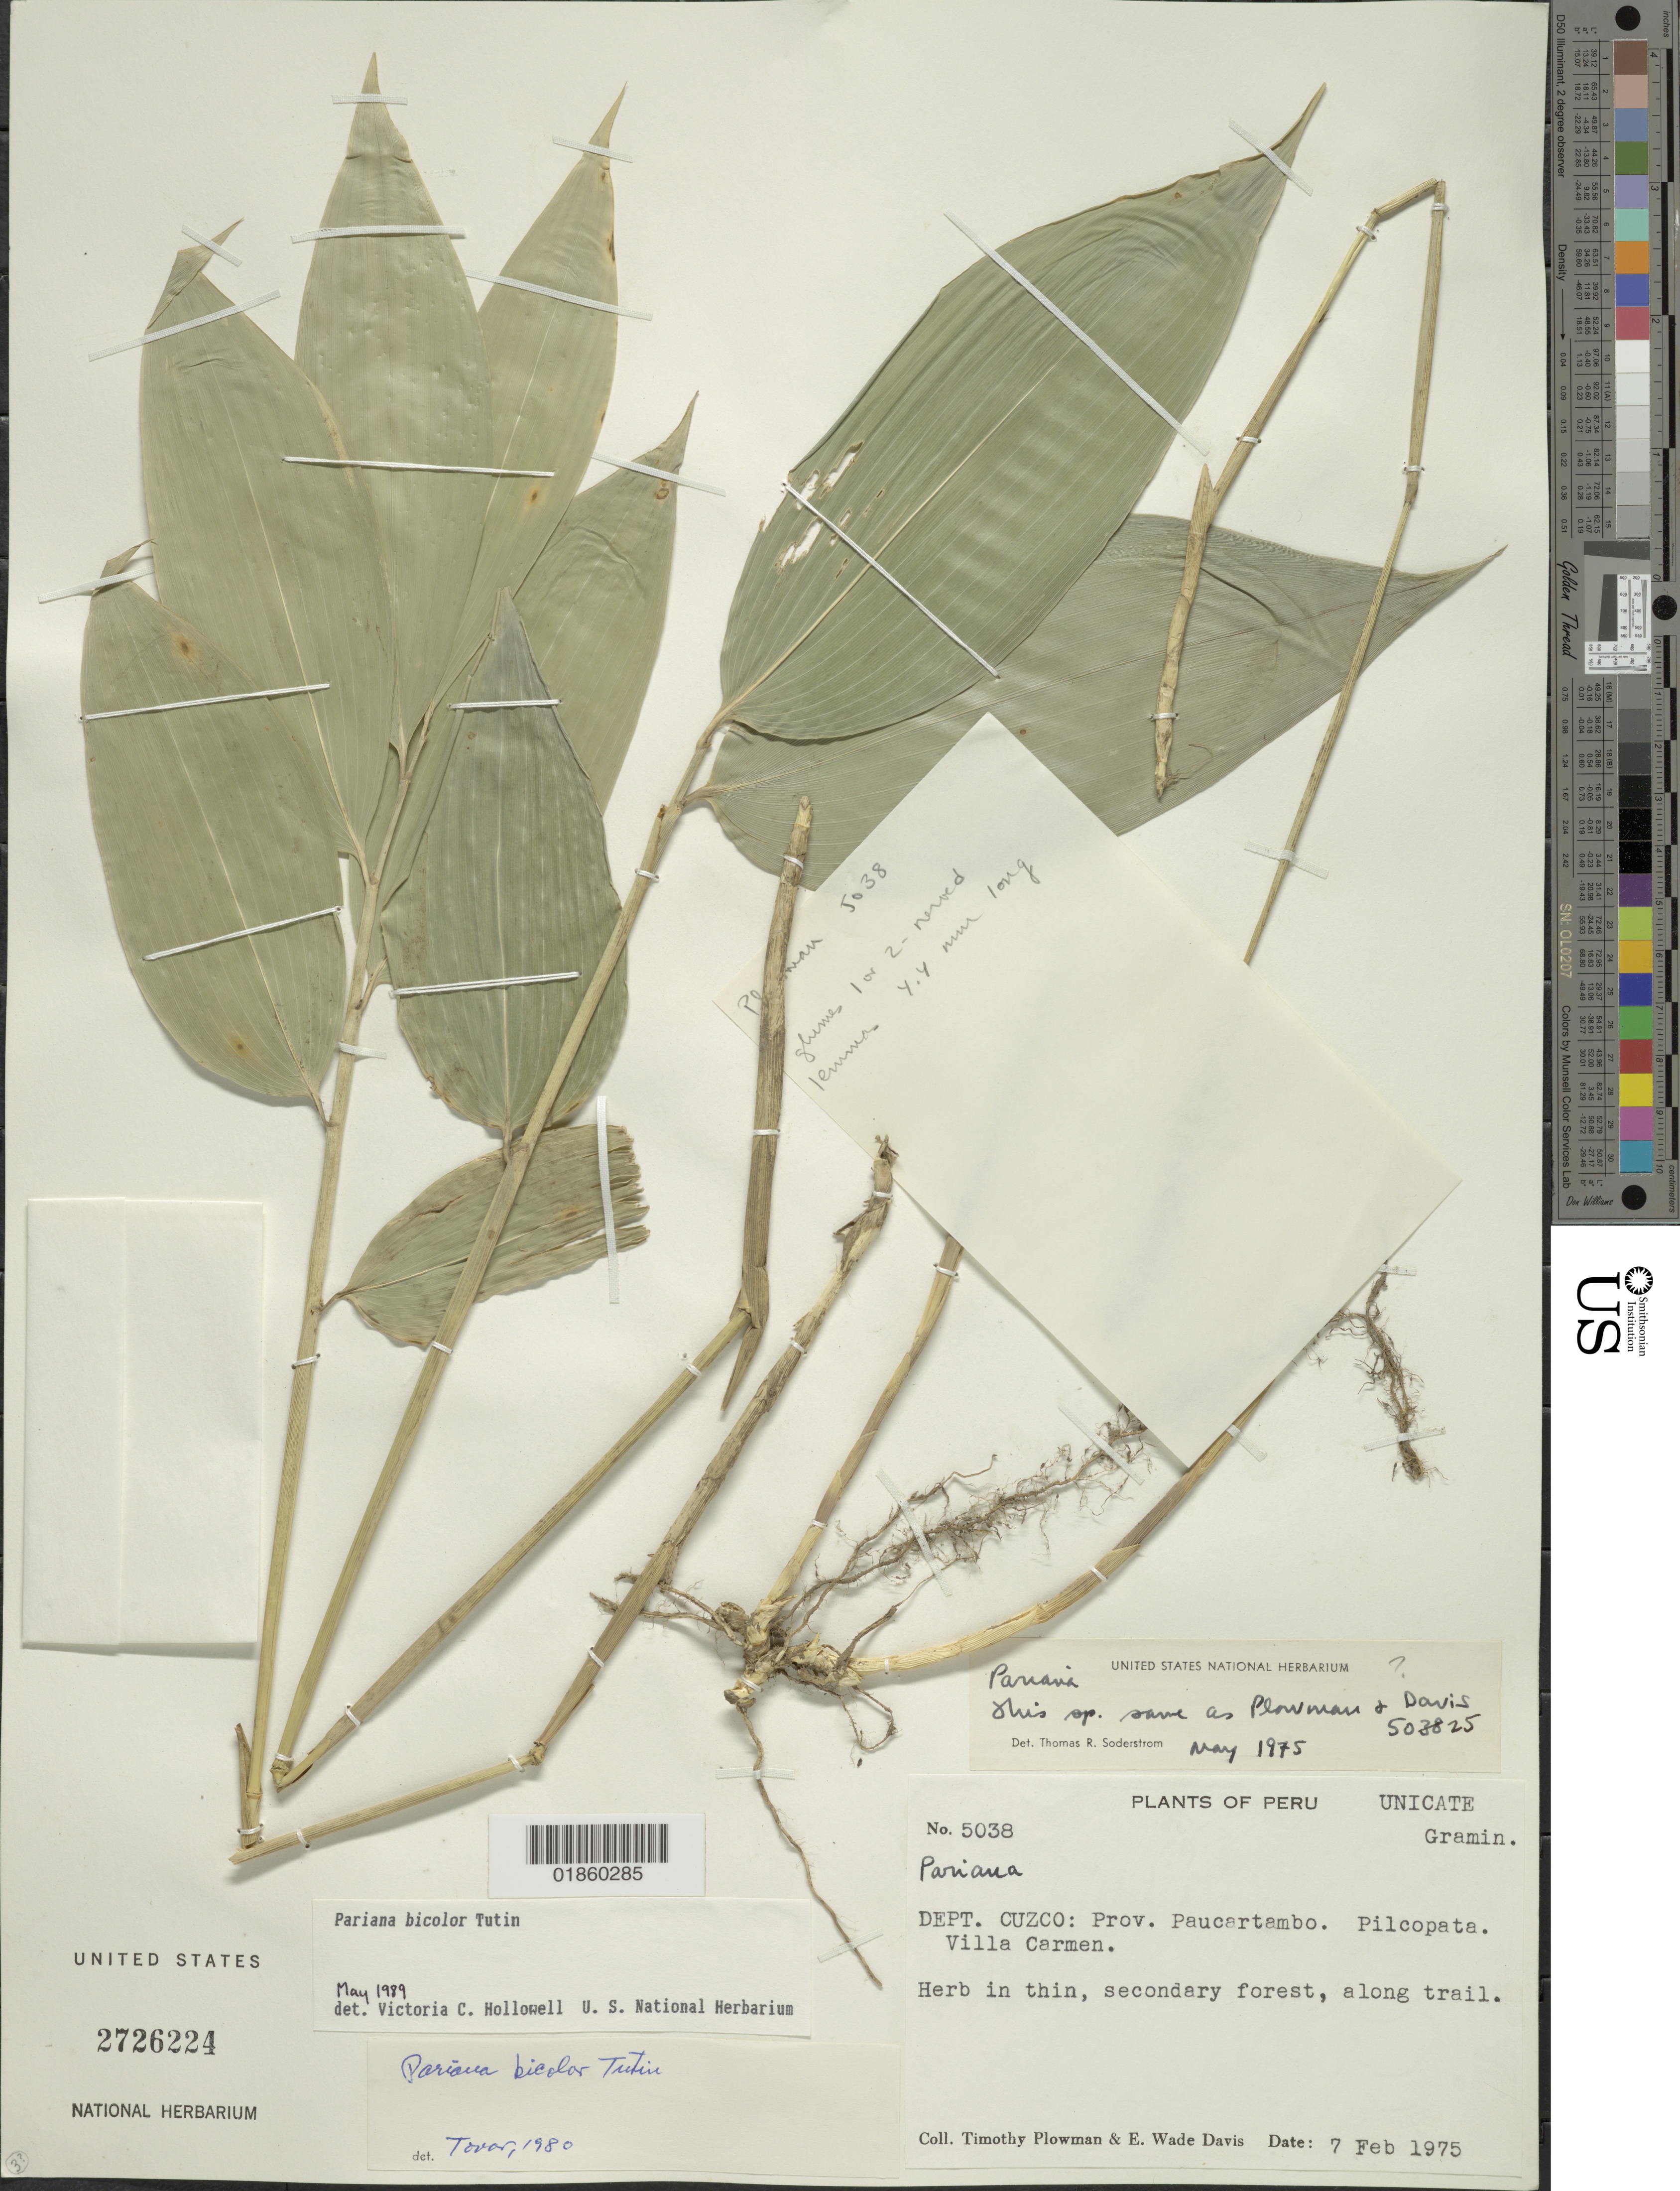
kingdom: Plantae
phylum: Tracheophyta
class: Liliopsida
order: Poales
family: Poaceae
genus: Pariana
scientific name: Pariana bicolor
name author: Tutin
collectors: T. Plowman & E. W. Davis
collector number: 5038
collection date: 1975-02-07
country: Peru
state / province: Cusco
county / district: Paucartambo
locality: Pilcopata. Villa Carmen.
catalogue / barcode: US 2726224